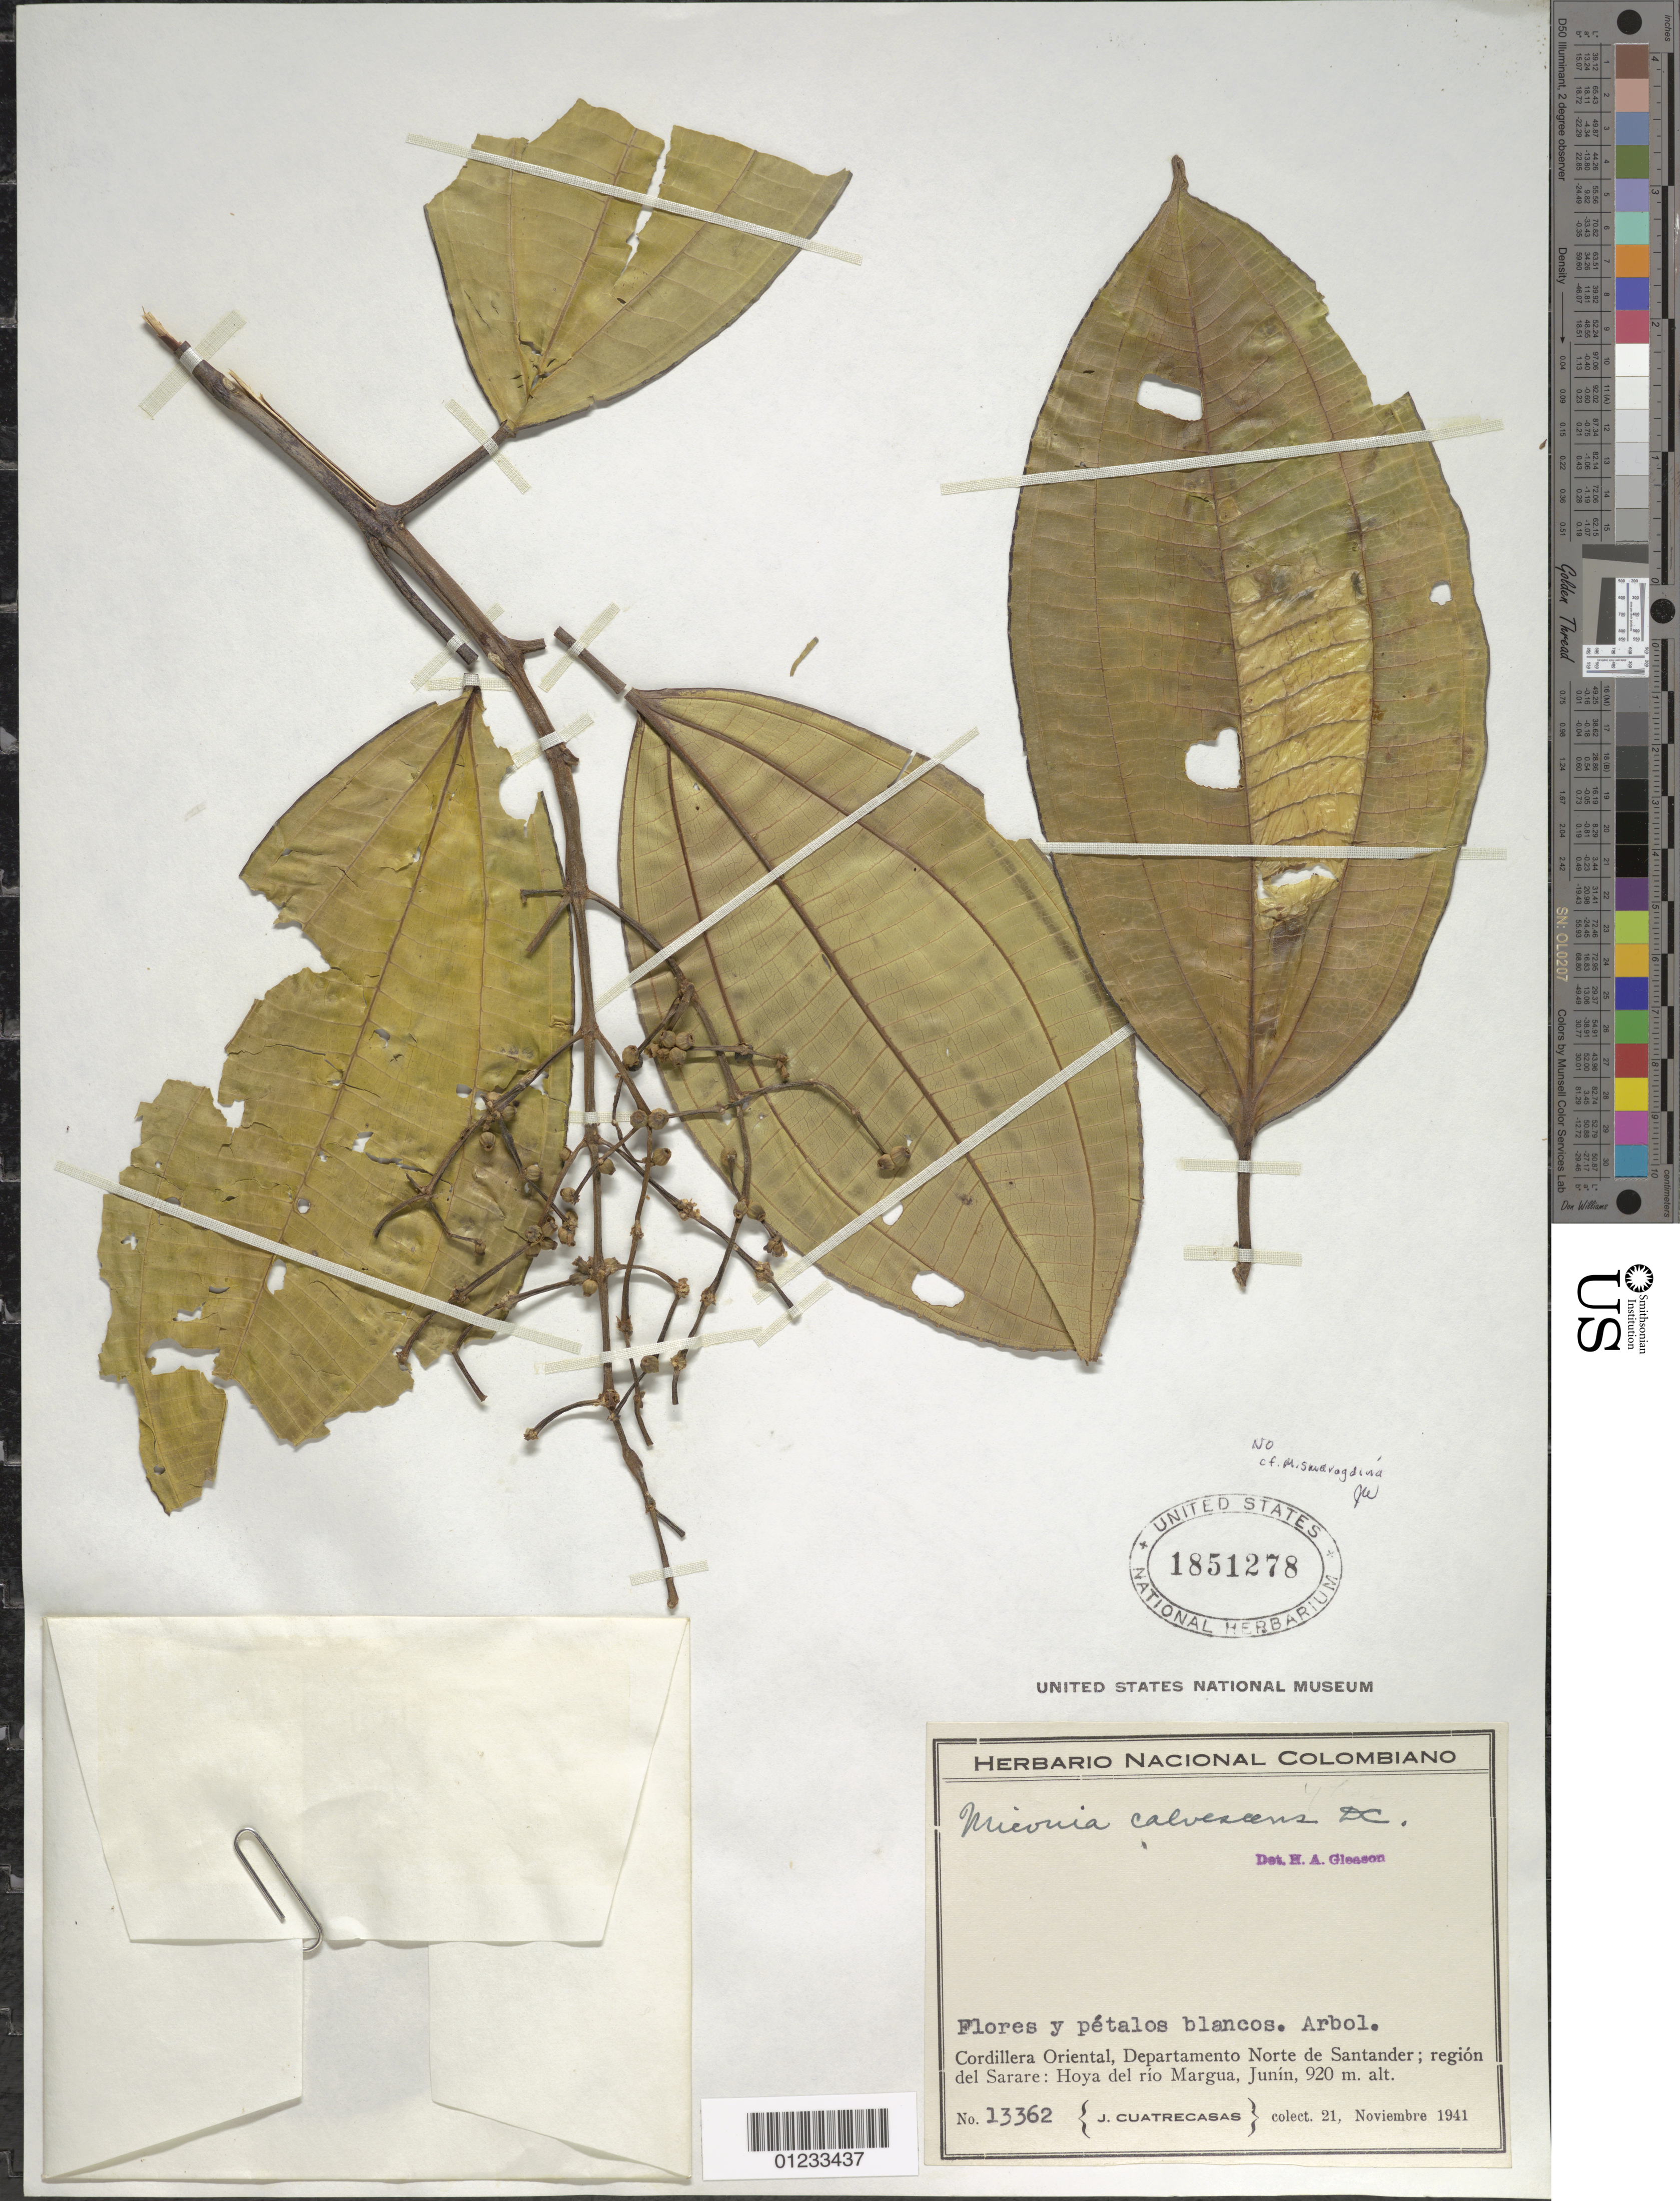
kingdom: Plantae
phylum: Tracheophyta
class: Magnoliopsida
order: Myrtales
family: Melastomataceae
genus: Miconia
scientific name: Miconia smaragdina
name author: Naudin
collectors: J. Cuatrecasas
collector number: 13362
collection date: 1941-11-21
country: Colombia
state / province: Norte de Santander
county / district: Sarare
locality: Cordillera Oriental; region del Sarare; Hoya del rio Margua, Junin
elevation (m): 920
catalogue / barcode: US 1851278